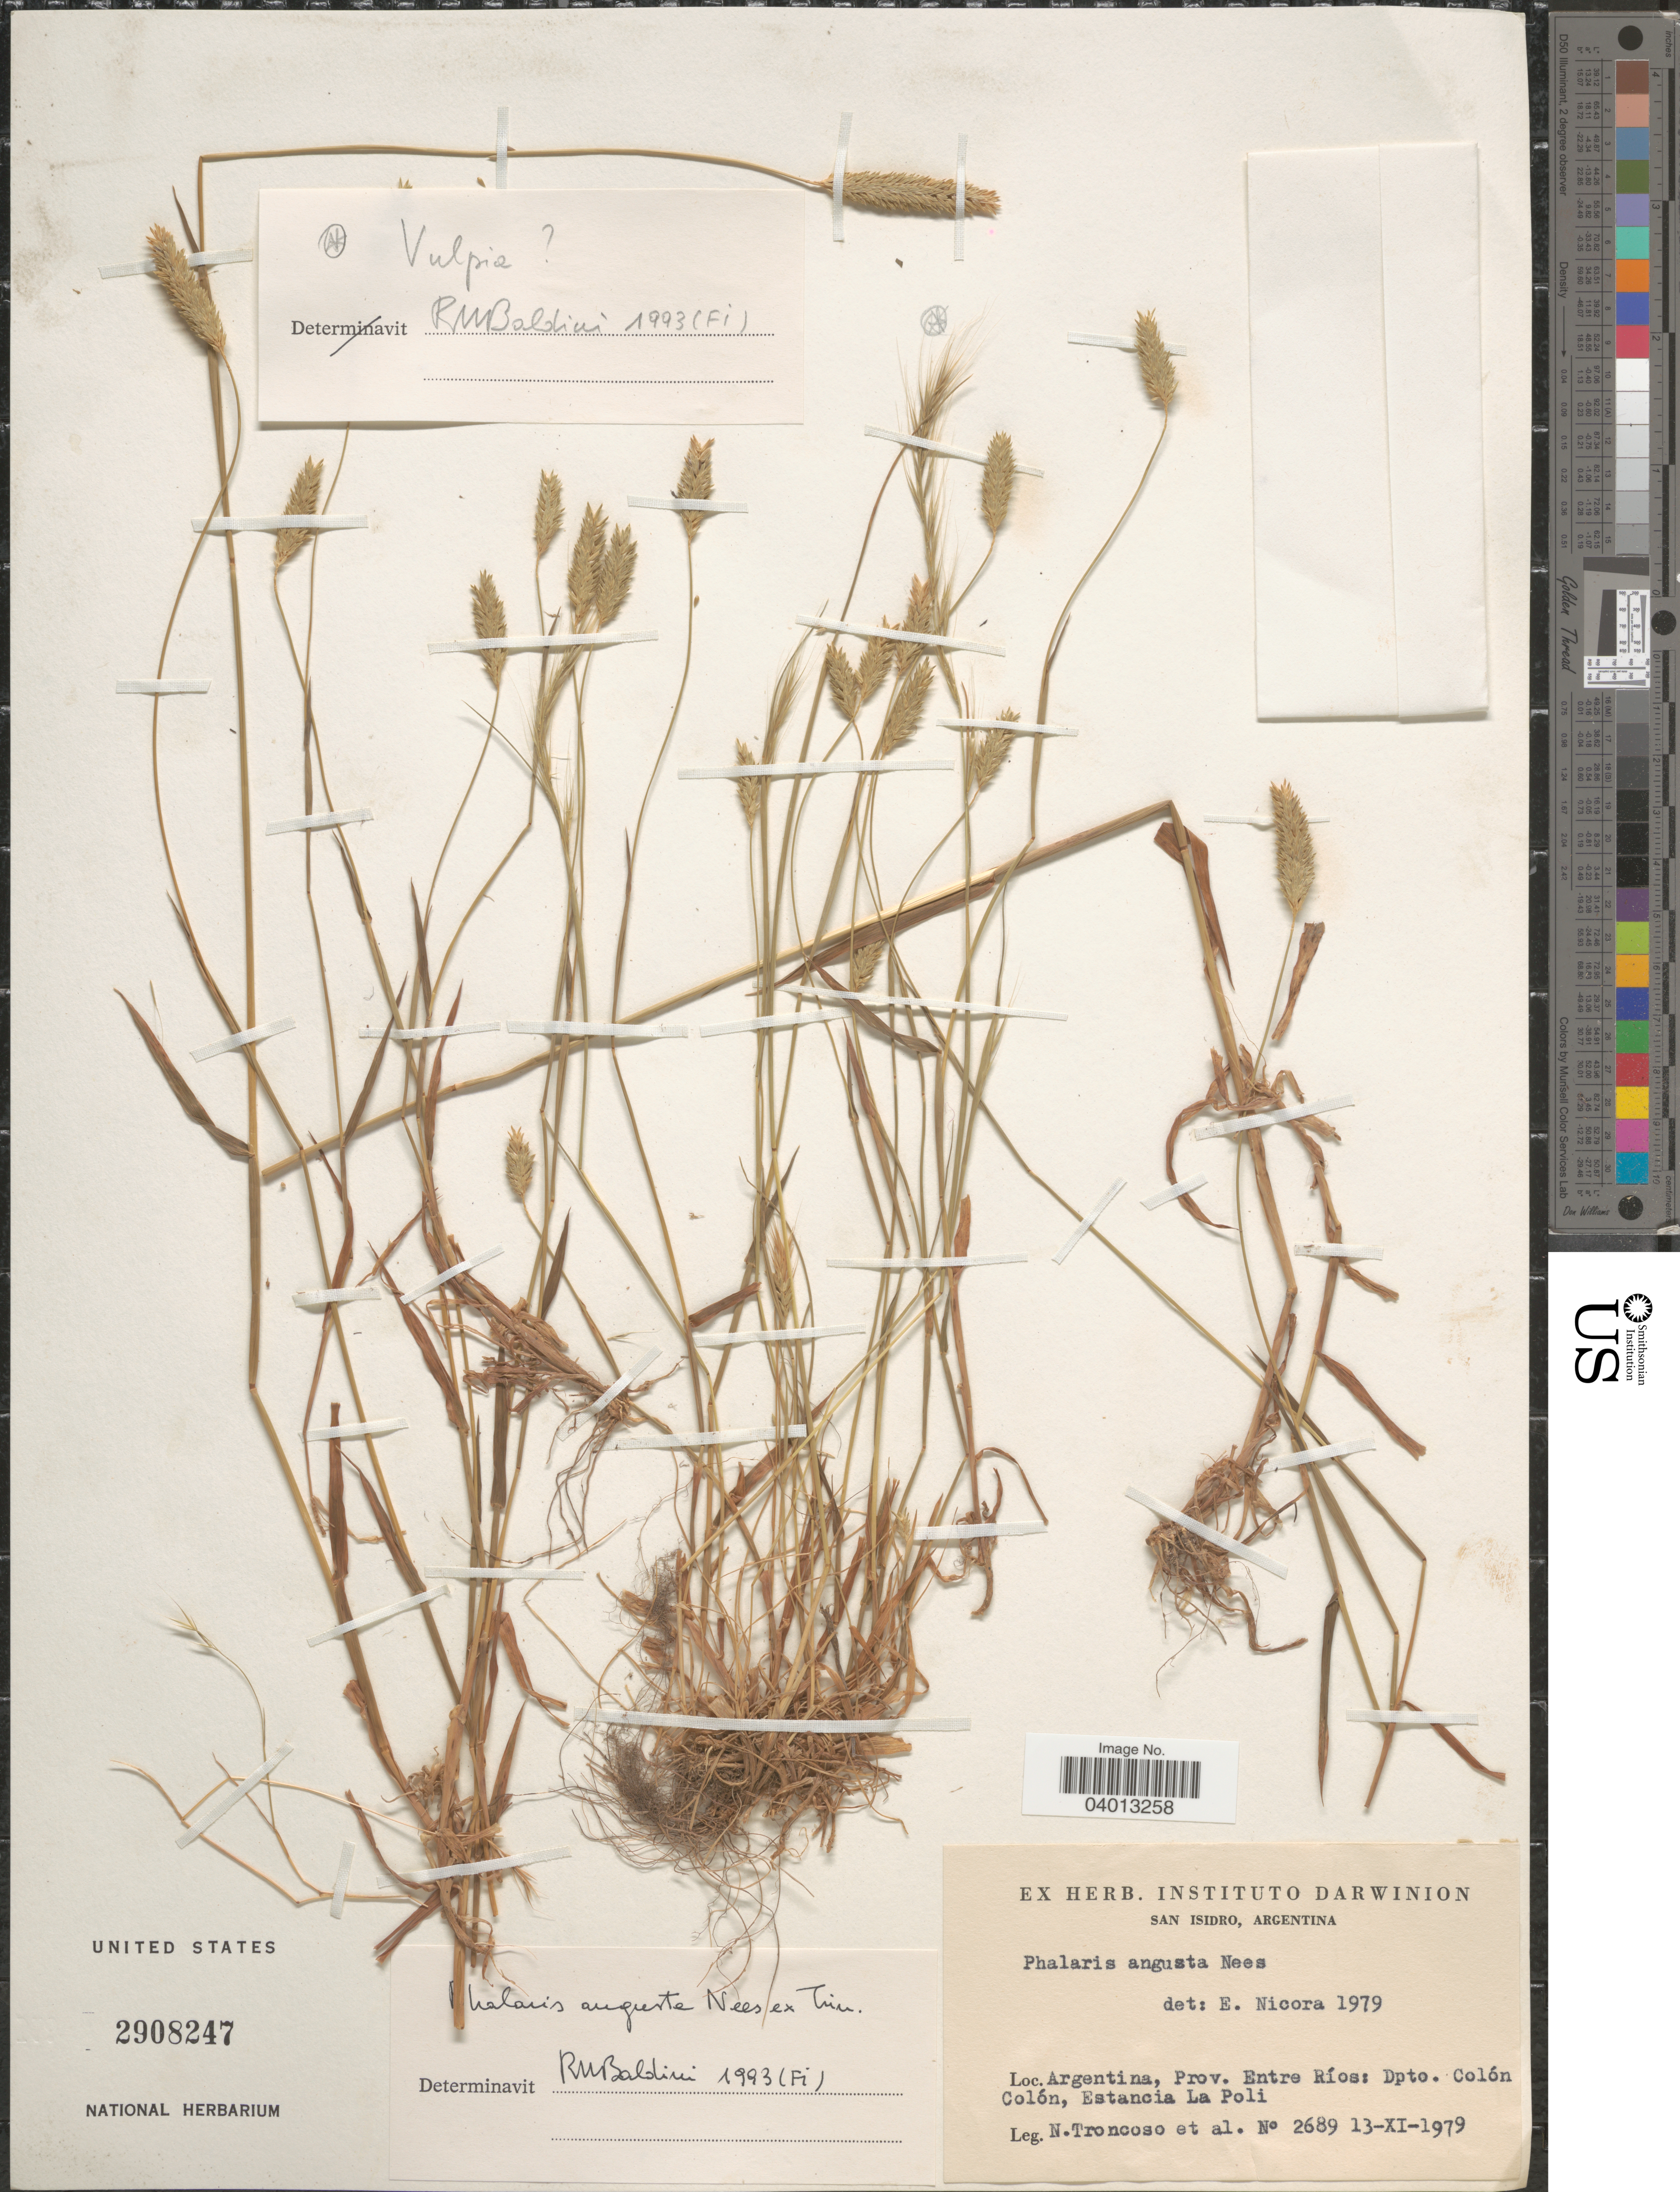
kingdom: Plantae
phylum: Tracheophyta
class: Liliopsida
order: Poales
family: Poaceae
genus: Phalaris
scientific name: Phalaris angusta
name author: Nees ex Trin.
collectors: N. Troncoso & et al.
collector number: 2689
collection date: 1979-11-13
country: Argentina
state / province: Entre Rios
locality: Dpto. Colón. Colón, Estancia La Poli.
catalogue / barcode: US 2908247